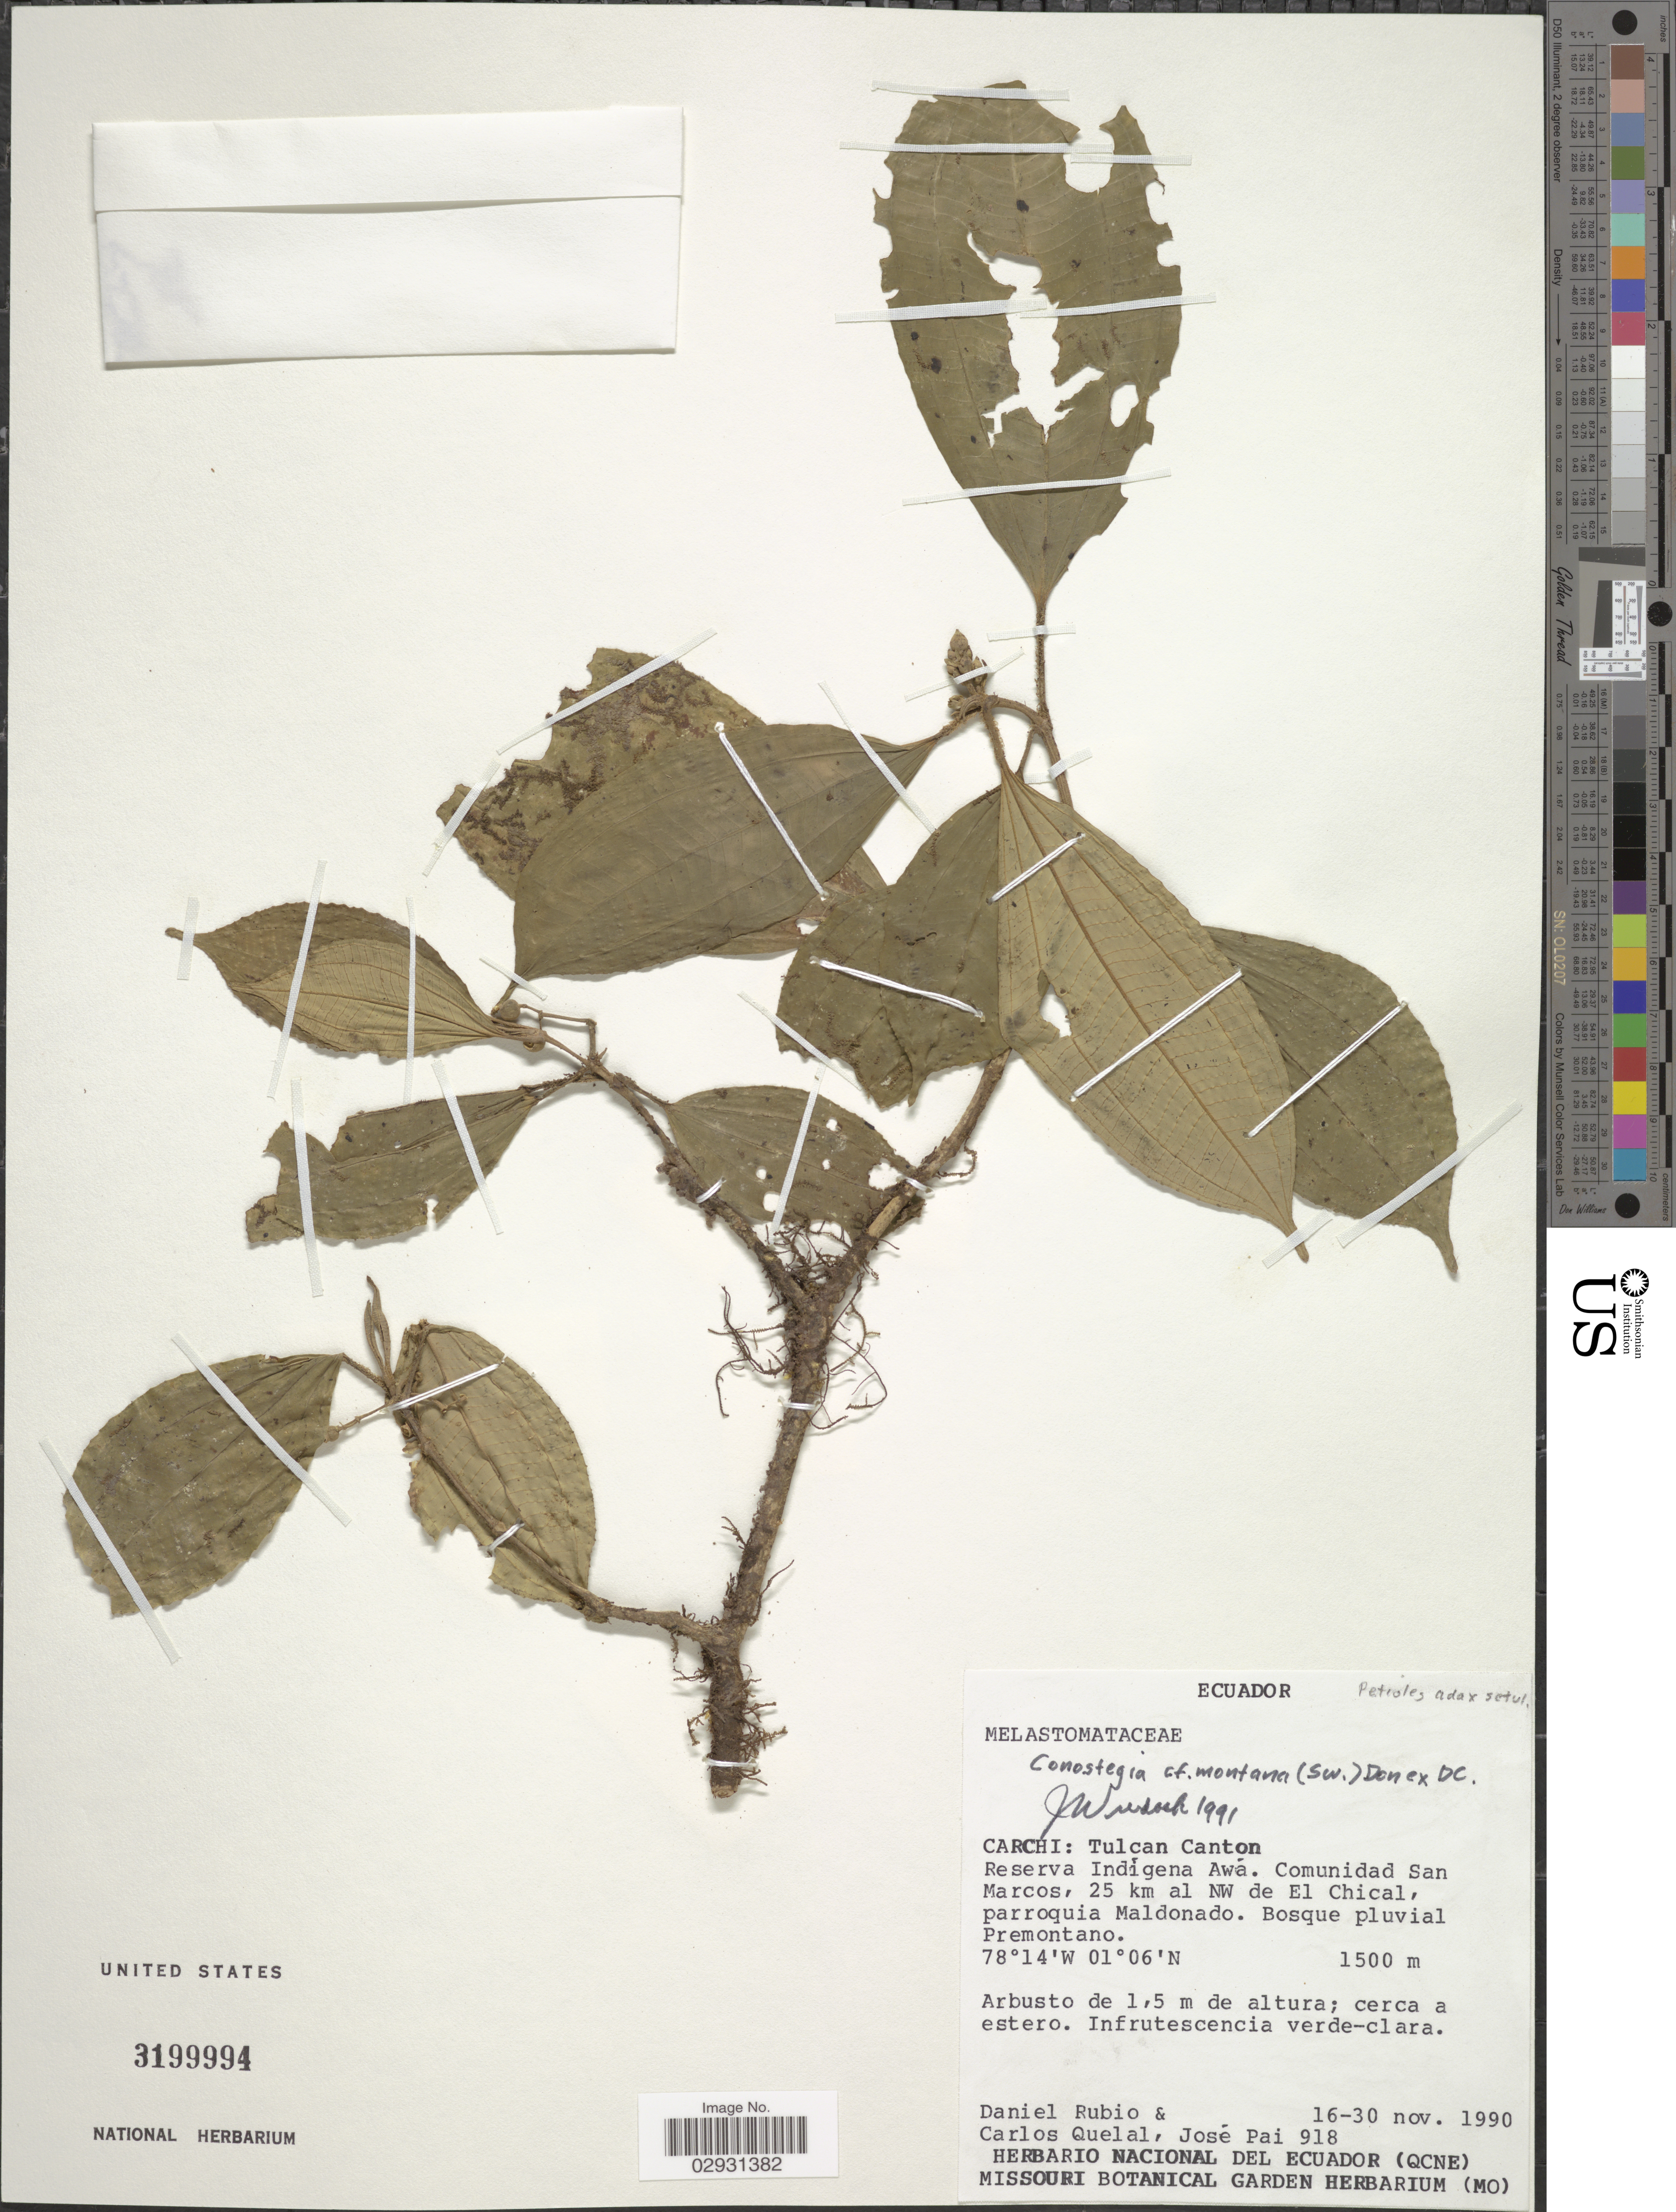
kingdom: Plantae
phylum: Tracheophyta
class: Magnoliopsida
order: Myrtales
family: Melastomataceae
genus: Conostegia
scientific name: Conostegia montana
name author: (Sw.) D. Don ex DC.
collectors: D. Rubio, C. Quelal & J. Pai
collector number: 918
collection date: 1990-11-16/1990-11-30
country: Ecuador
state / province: Carchi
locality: Tulcan Canton. Reserva Indigena Awá. Comunidad San Marcos, 25 km al NW de El Chical, parroquia Maldonado. Bosque pluvial Premontano.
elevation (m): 1500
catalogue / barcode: US 3199994